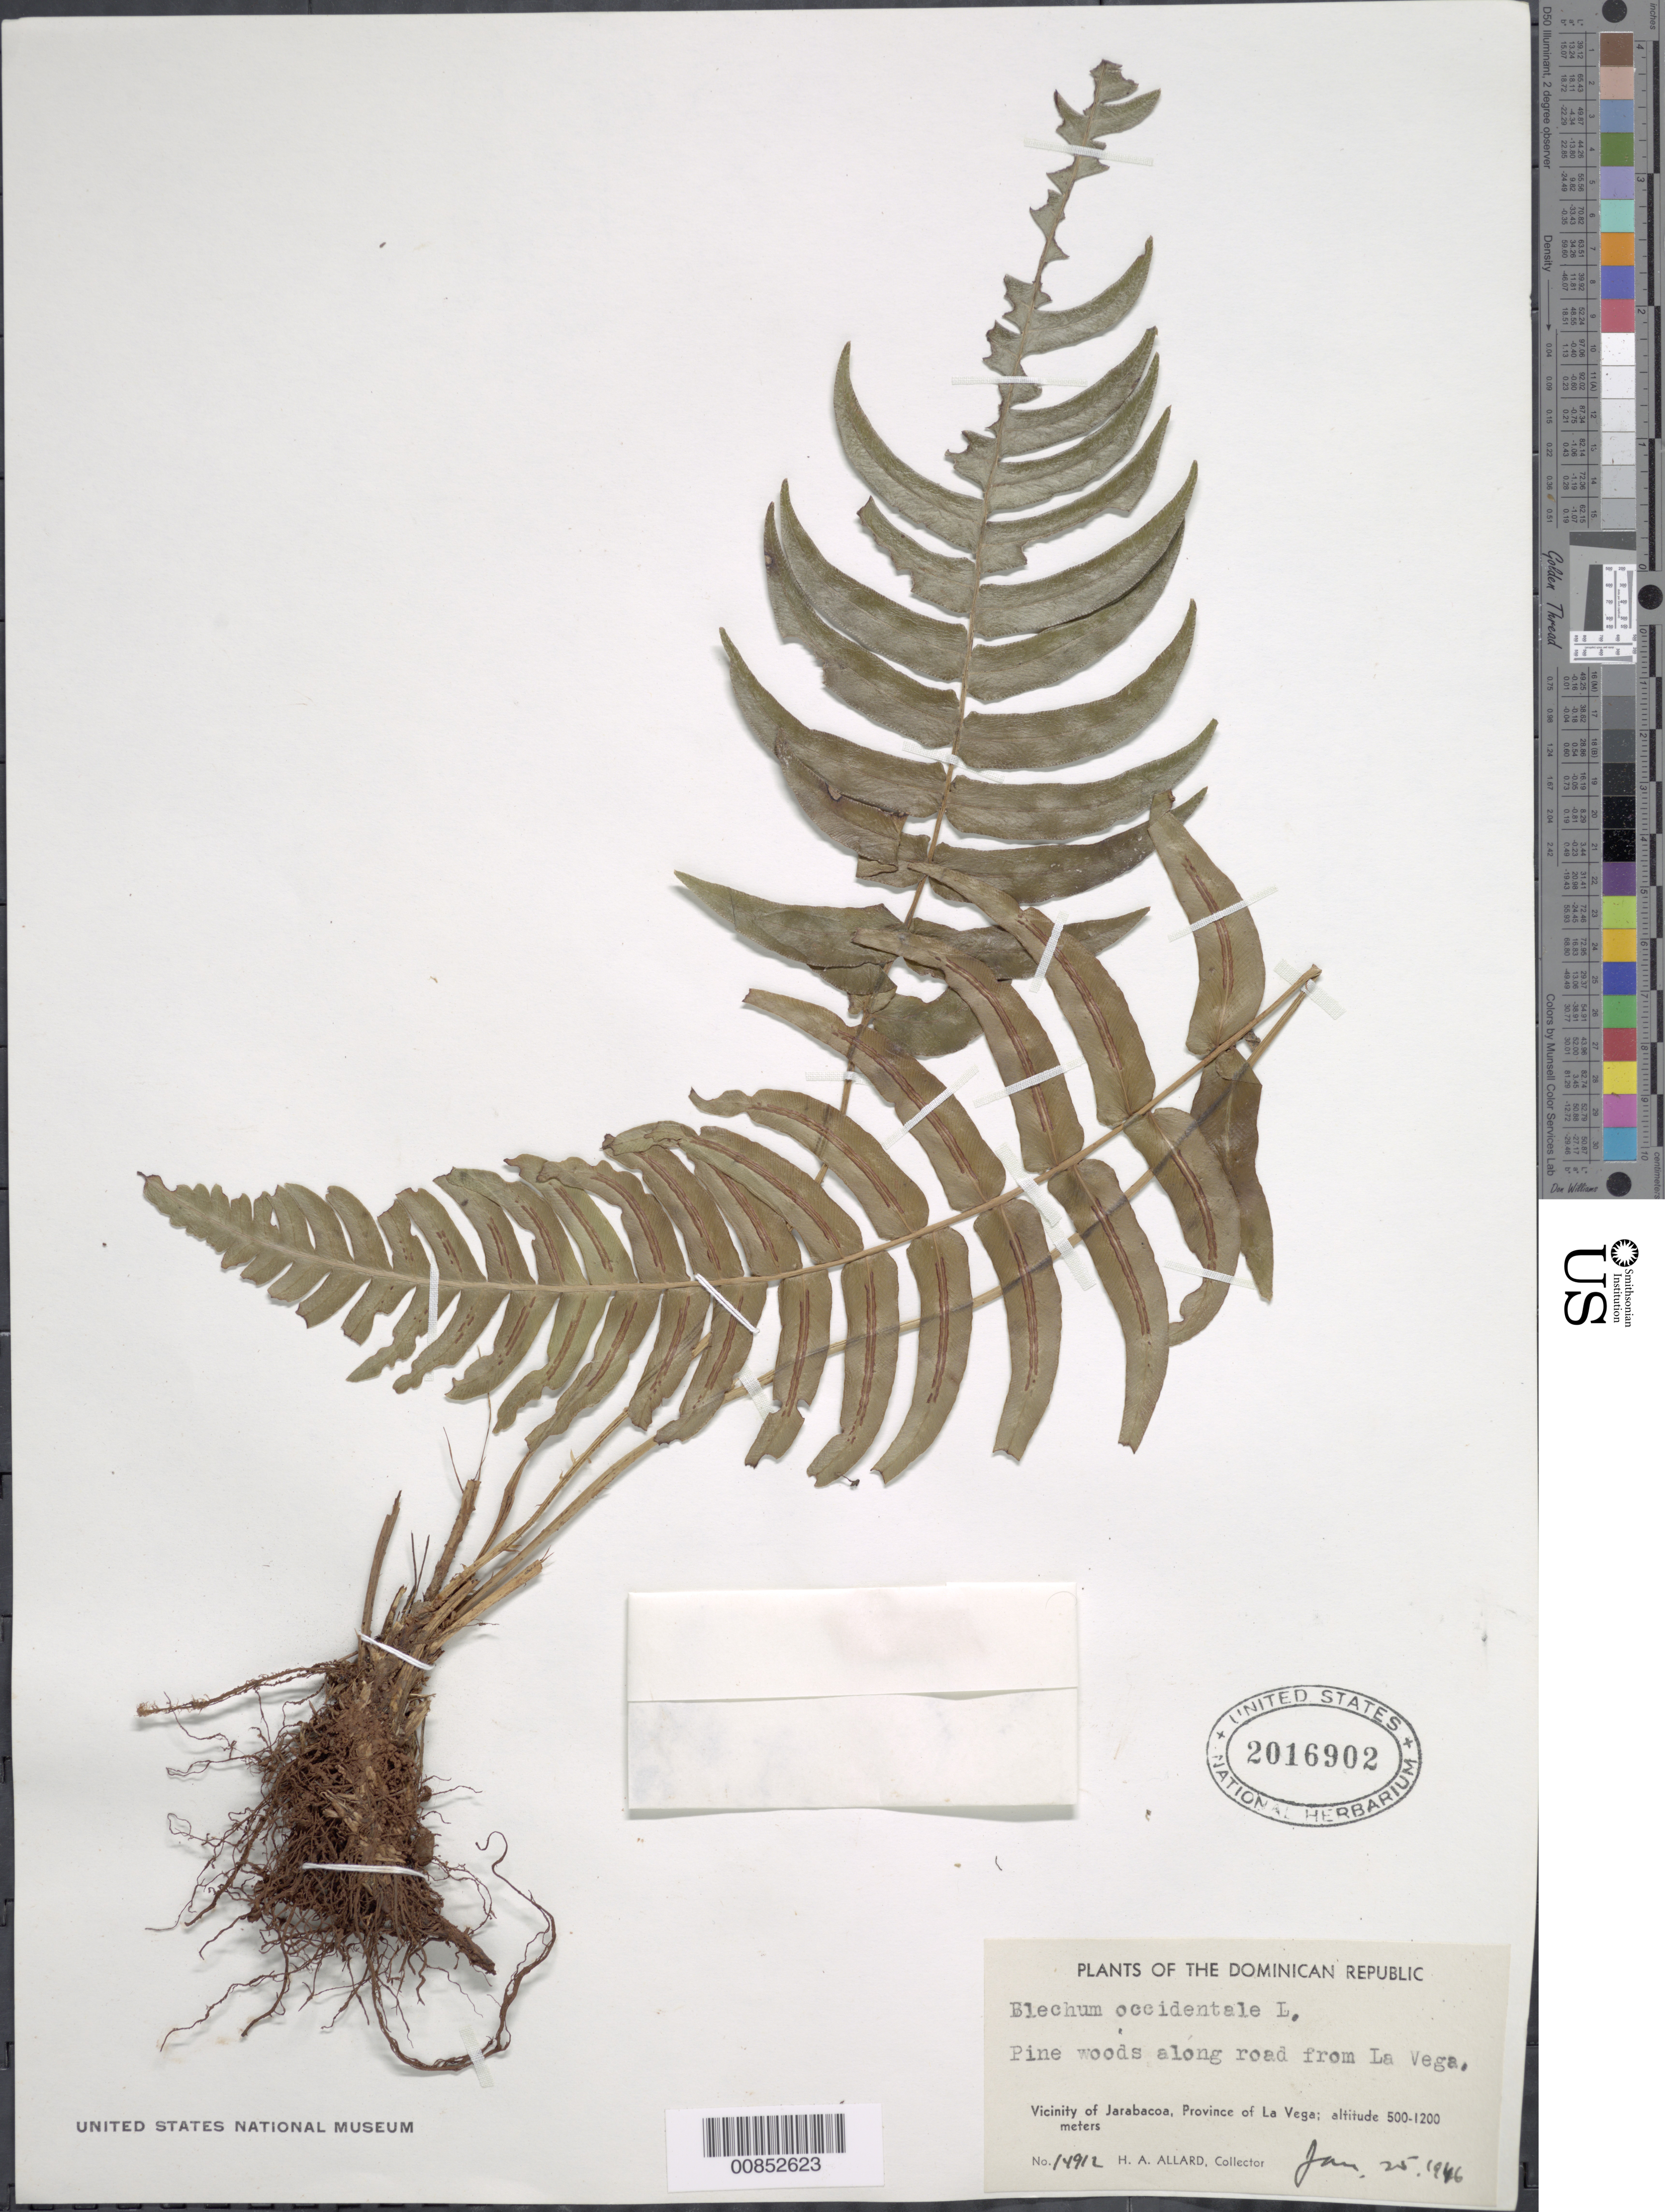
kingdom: Plantae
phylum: Tracheophyta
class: Polypodiopsida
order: Polypodiales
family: Blechnaceae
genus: Blechnum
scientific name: Blechnum occidentale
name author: L.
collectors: H. A. Allard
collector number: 14912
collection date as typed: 25 Jan 1946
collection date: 1946-01-25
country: Dominican Republic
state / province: La Vega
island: Hispaniola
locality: Jarabacoa vicinity, along road from La Vega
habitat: Pine woods along road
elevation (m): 500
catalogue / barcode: US 2016902